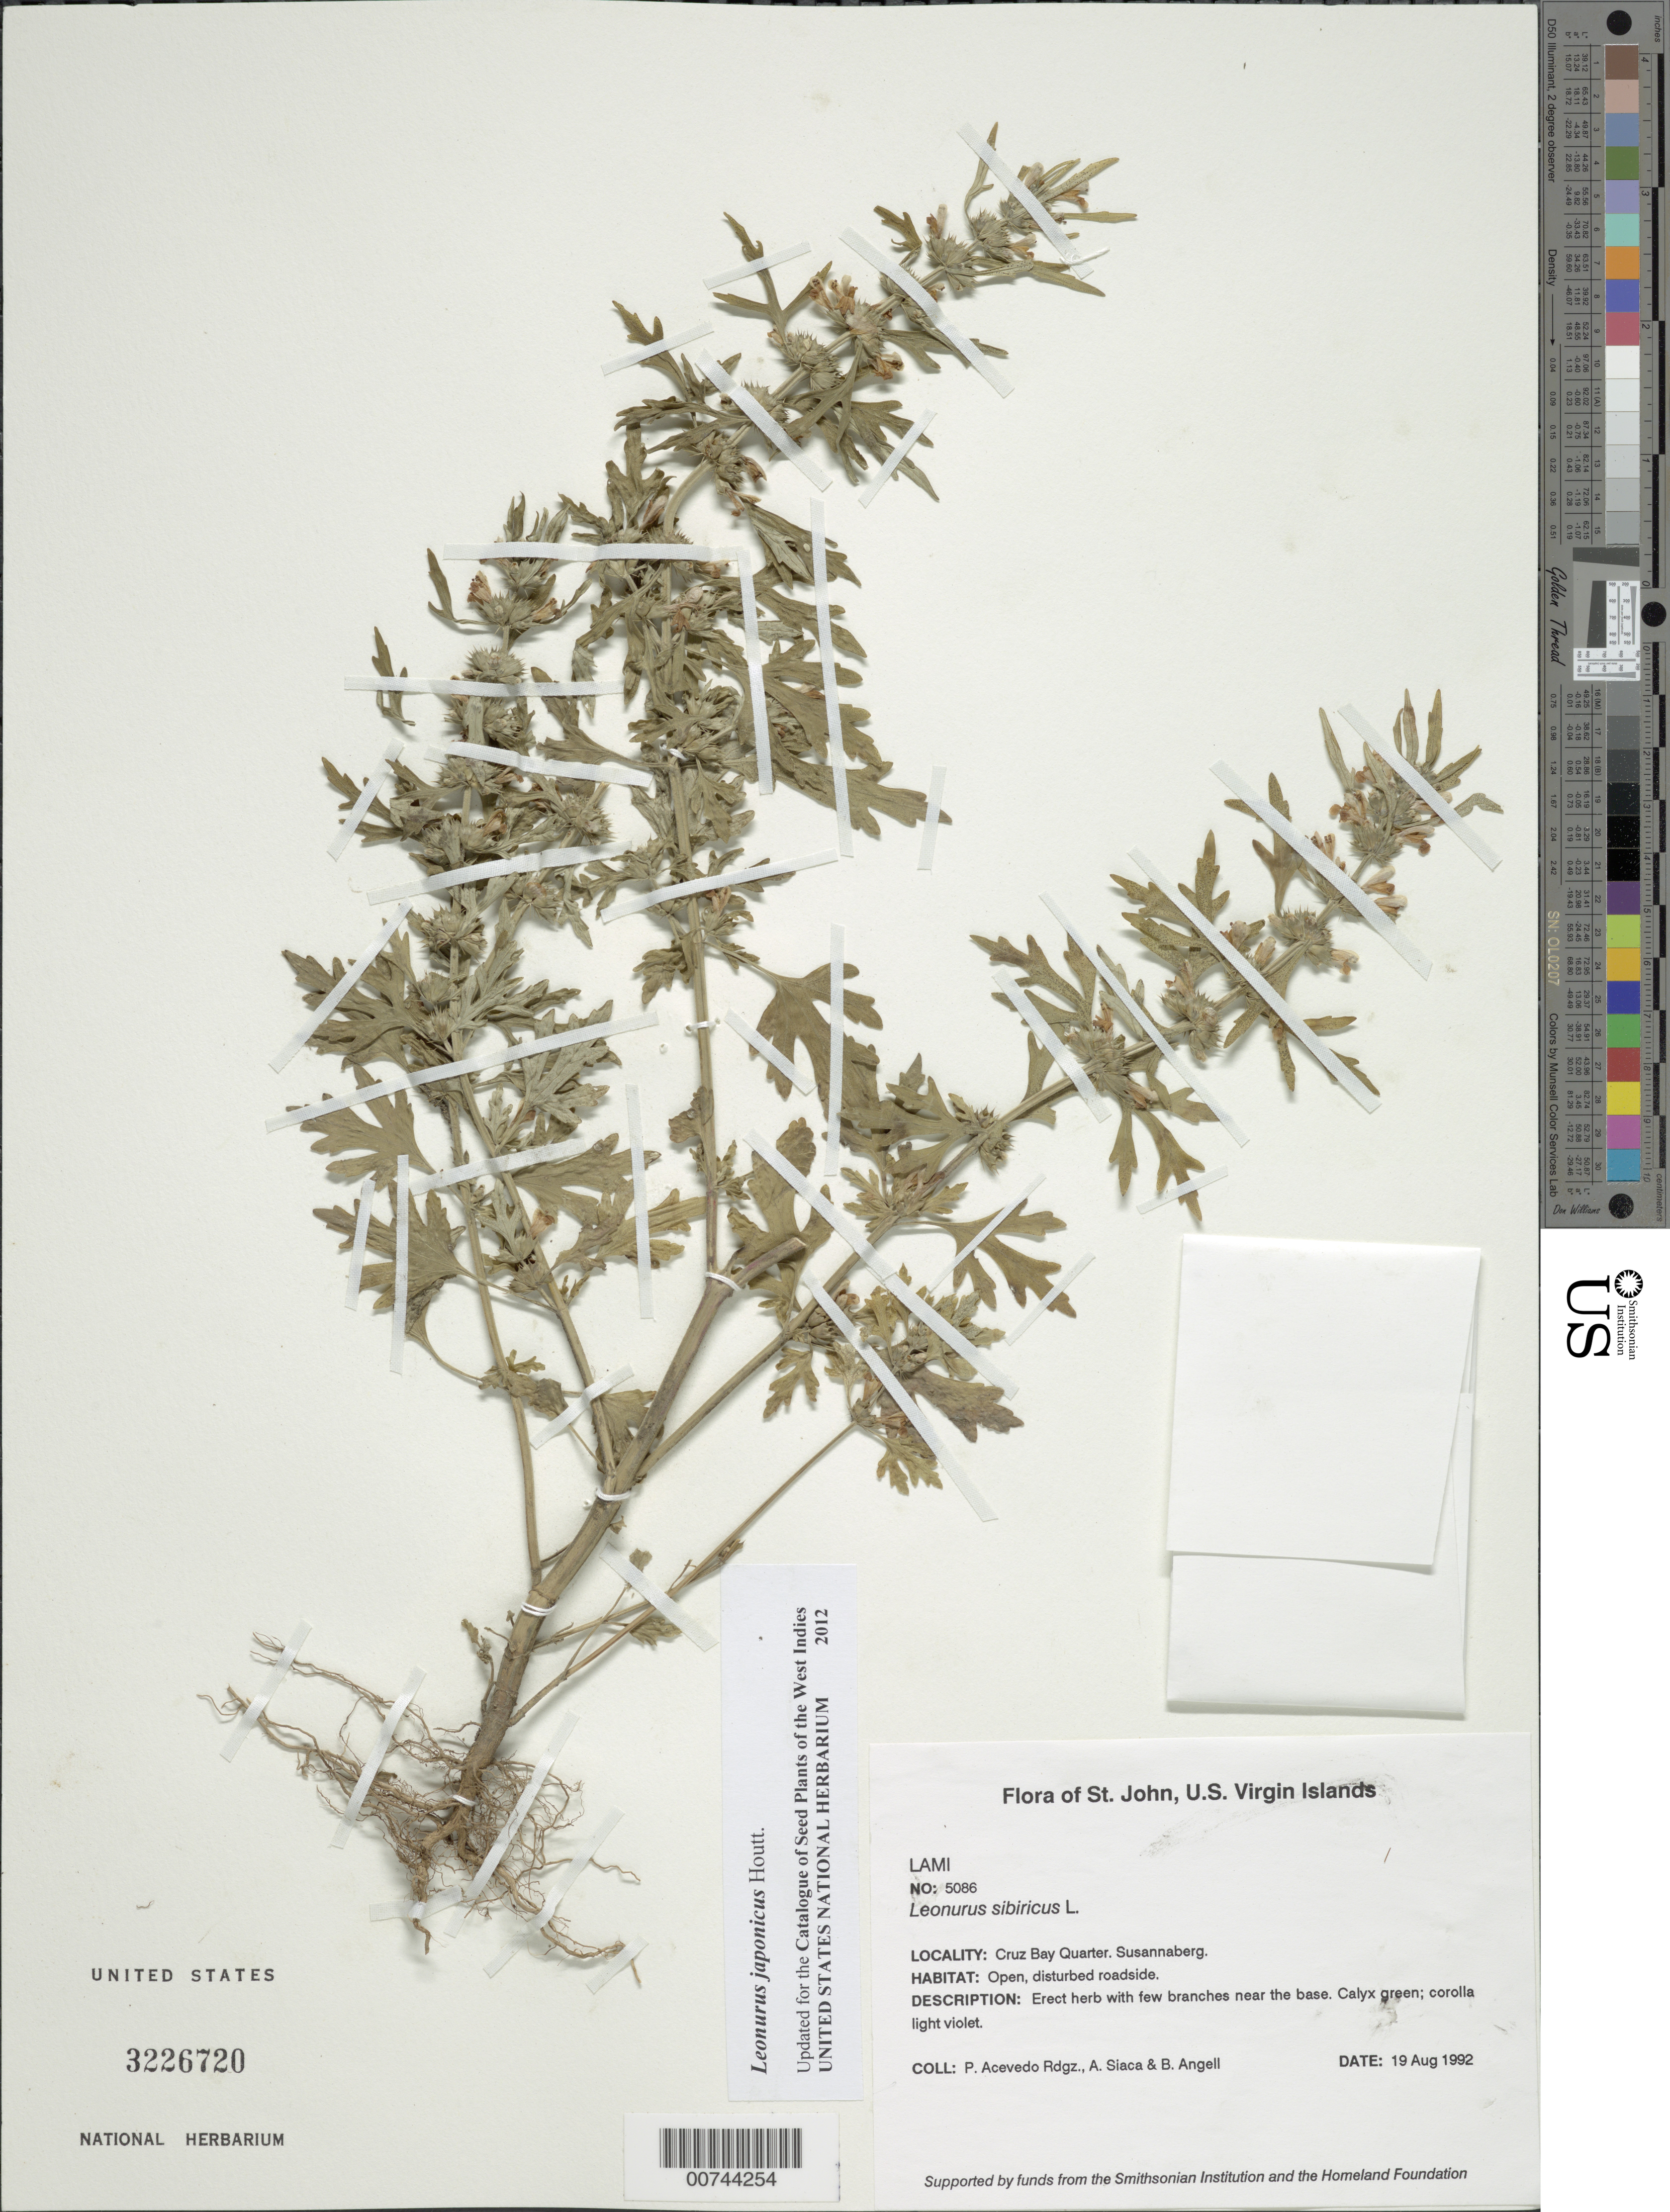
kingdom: Plantae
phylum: Tracheophyta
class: Magnoliopsida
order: Lamiales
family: Lamiaceae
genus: Leonurus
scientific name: Leonurus japonicus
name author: Houtt.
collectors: P. Acevedo-Rodr., A. Siaca & Bobbi Angell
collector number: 5086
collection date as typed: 19 Aug 1992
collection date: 1992-08-19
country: U.S. Virgin Islands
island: St. John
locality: Cruz Bay Quarter; Susannaberg.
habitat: Open, disturbed roadside.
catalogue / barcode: US 3226720